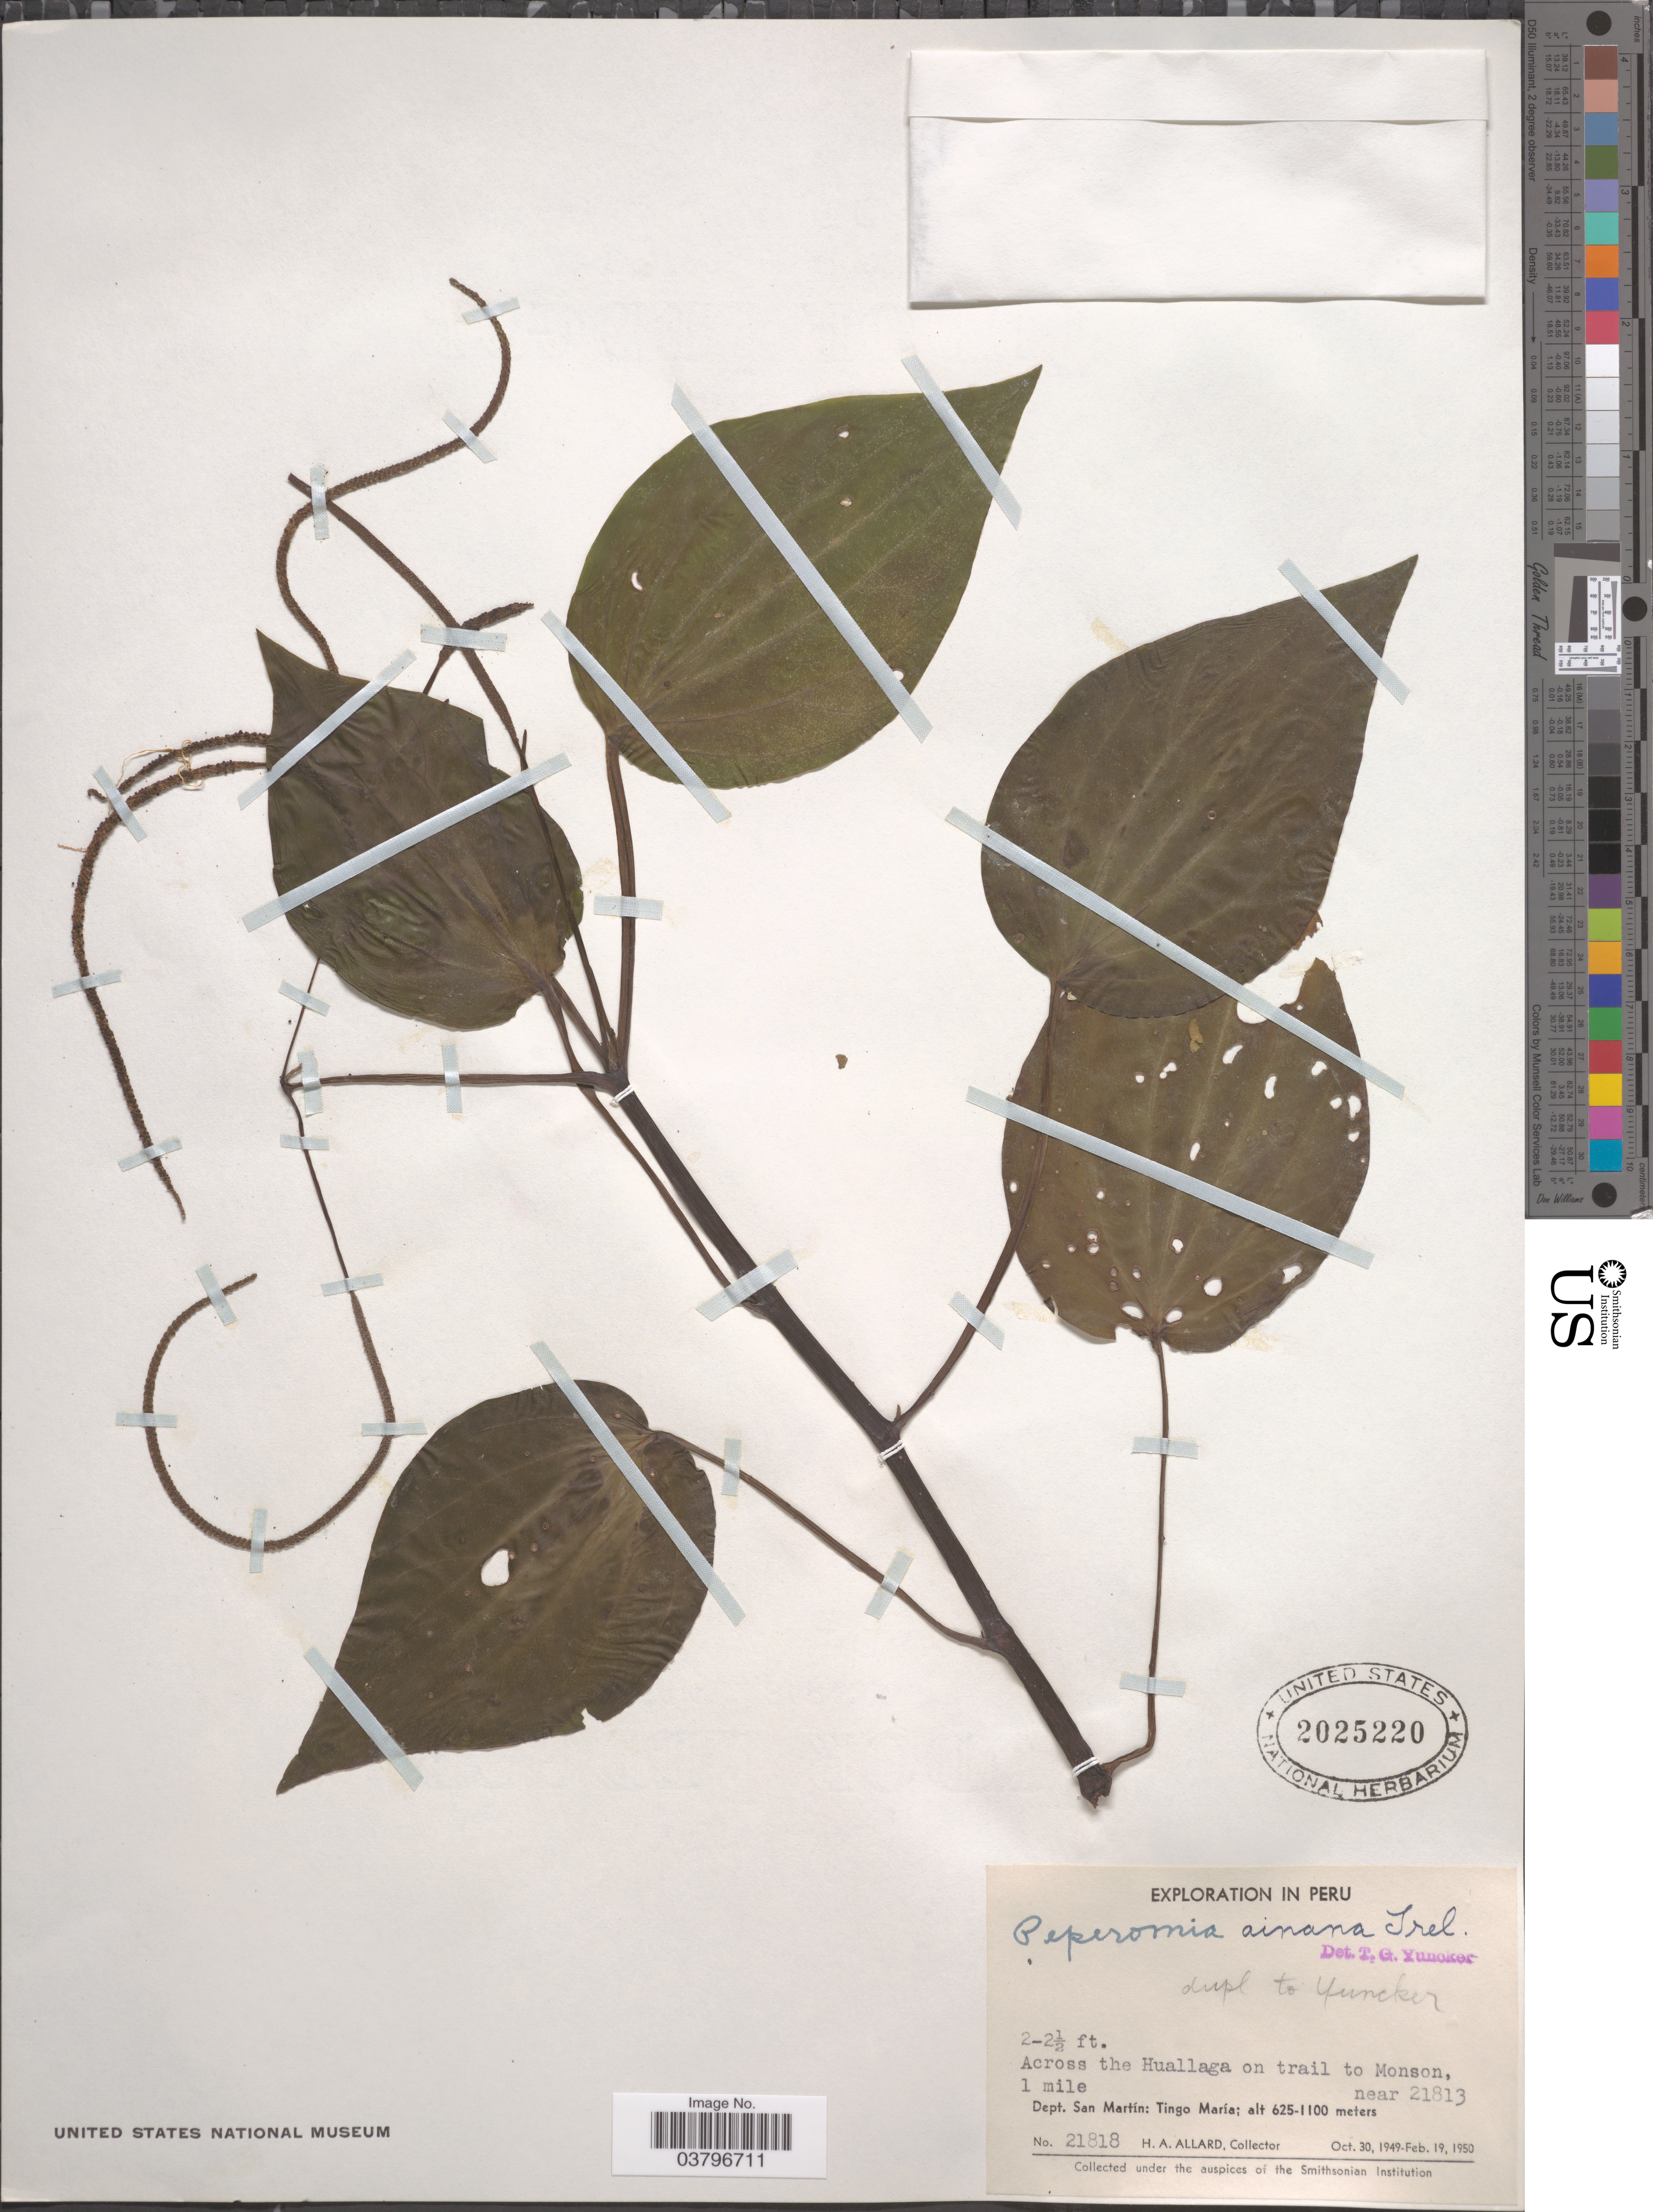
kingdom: Plantae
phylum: Tracheophyta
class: Magnoliopsida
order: Piperales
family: Piperaceae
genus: Peperomia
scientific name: Peperomia dependens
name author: Ruiz & Pav.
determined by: Jiménez, José Estaban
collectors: H. A. Allard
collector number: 21818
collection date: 1949-10-30/1950-02-19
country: Peru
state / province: San Martín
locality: Across the Huallaga on trail to Monson, 1 mile. Dept. San Martín: Tingo María.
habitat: across the river on trail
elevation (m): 625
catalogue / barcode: US 2025220